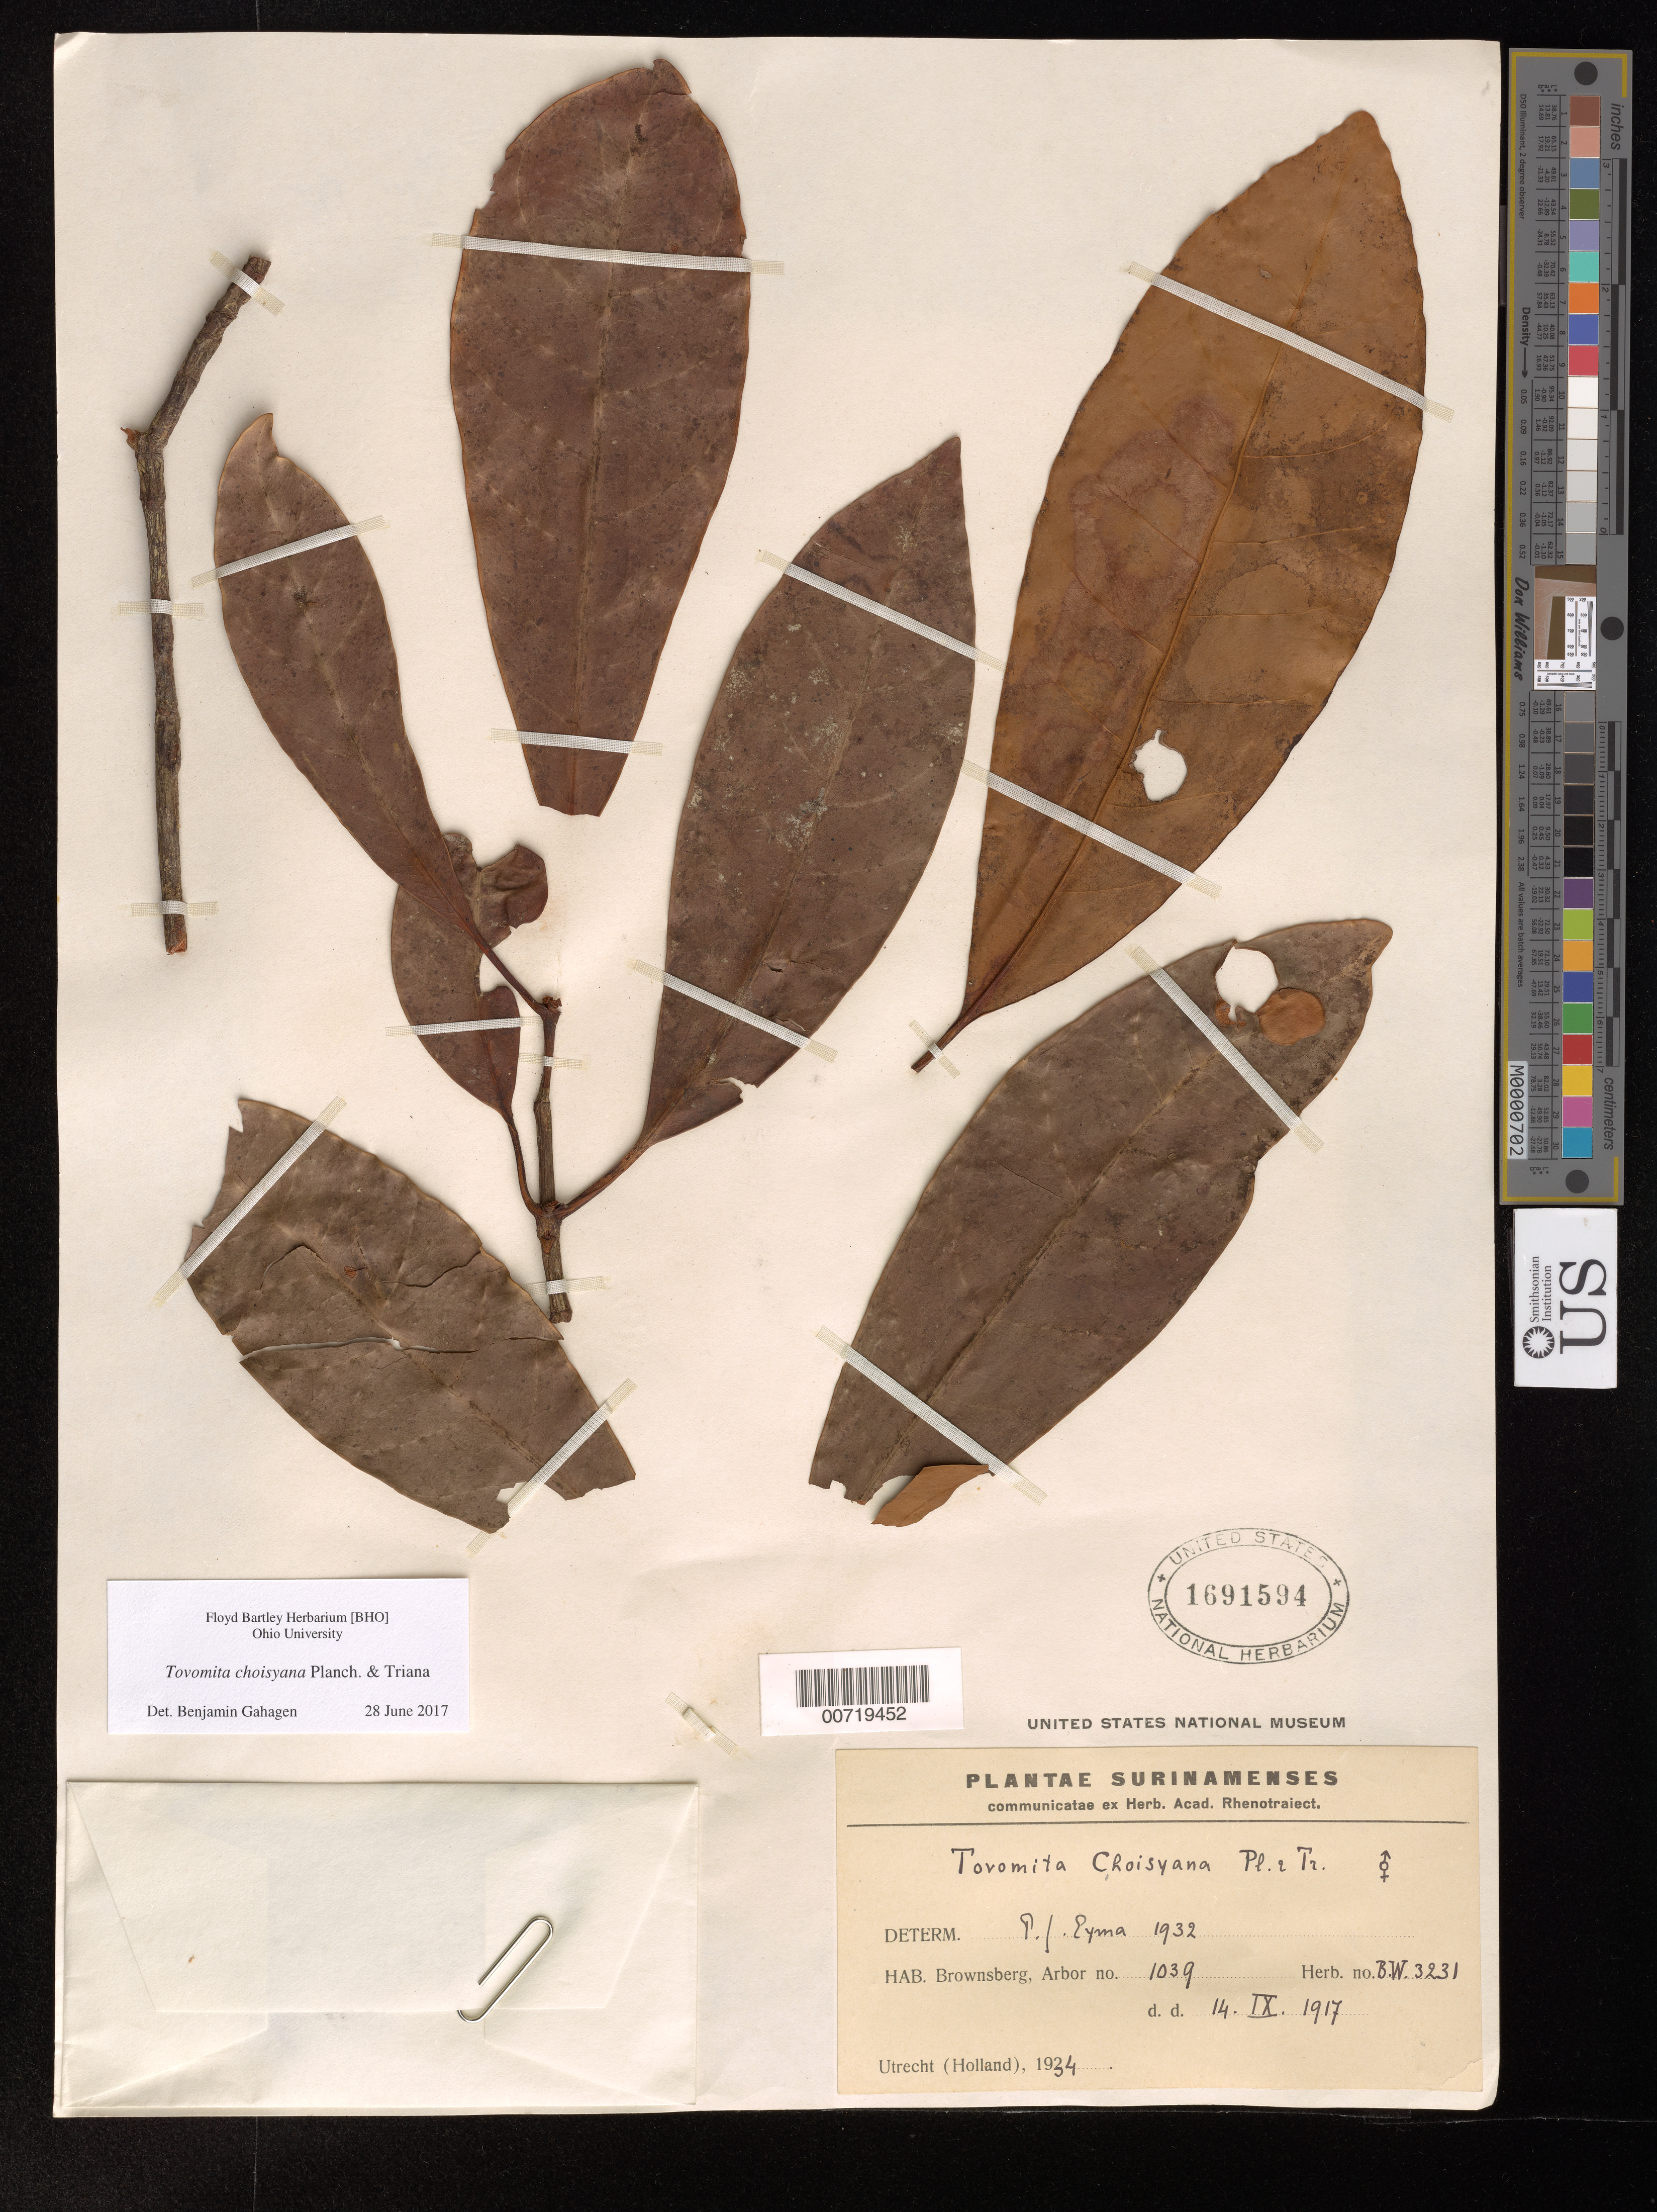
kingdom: Plantae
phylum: Tracheophyta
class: Magnoliopsida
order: Malpighiales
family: Clusiaceae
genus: Tovomita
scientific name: Tovomita choisyana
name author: Planch. & Triana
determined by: Gahagen, Benjamin, (BHO), Ohio University (UNITED STATES)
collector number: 3231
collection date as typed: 14-Sep-17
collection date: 1917-09-14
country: Suriname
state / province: Brokopondo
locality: Brownsberg, Forest Reserve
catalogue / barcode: US 1691594